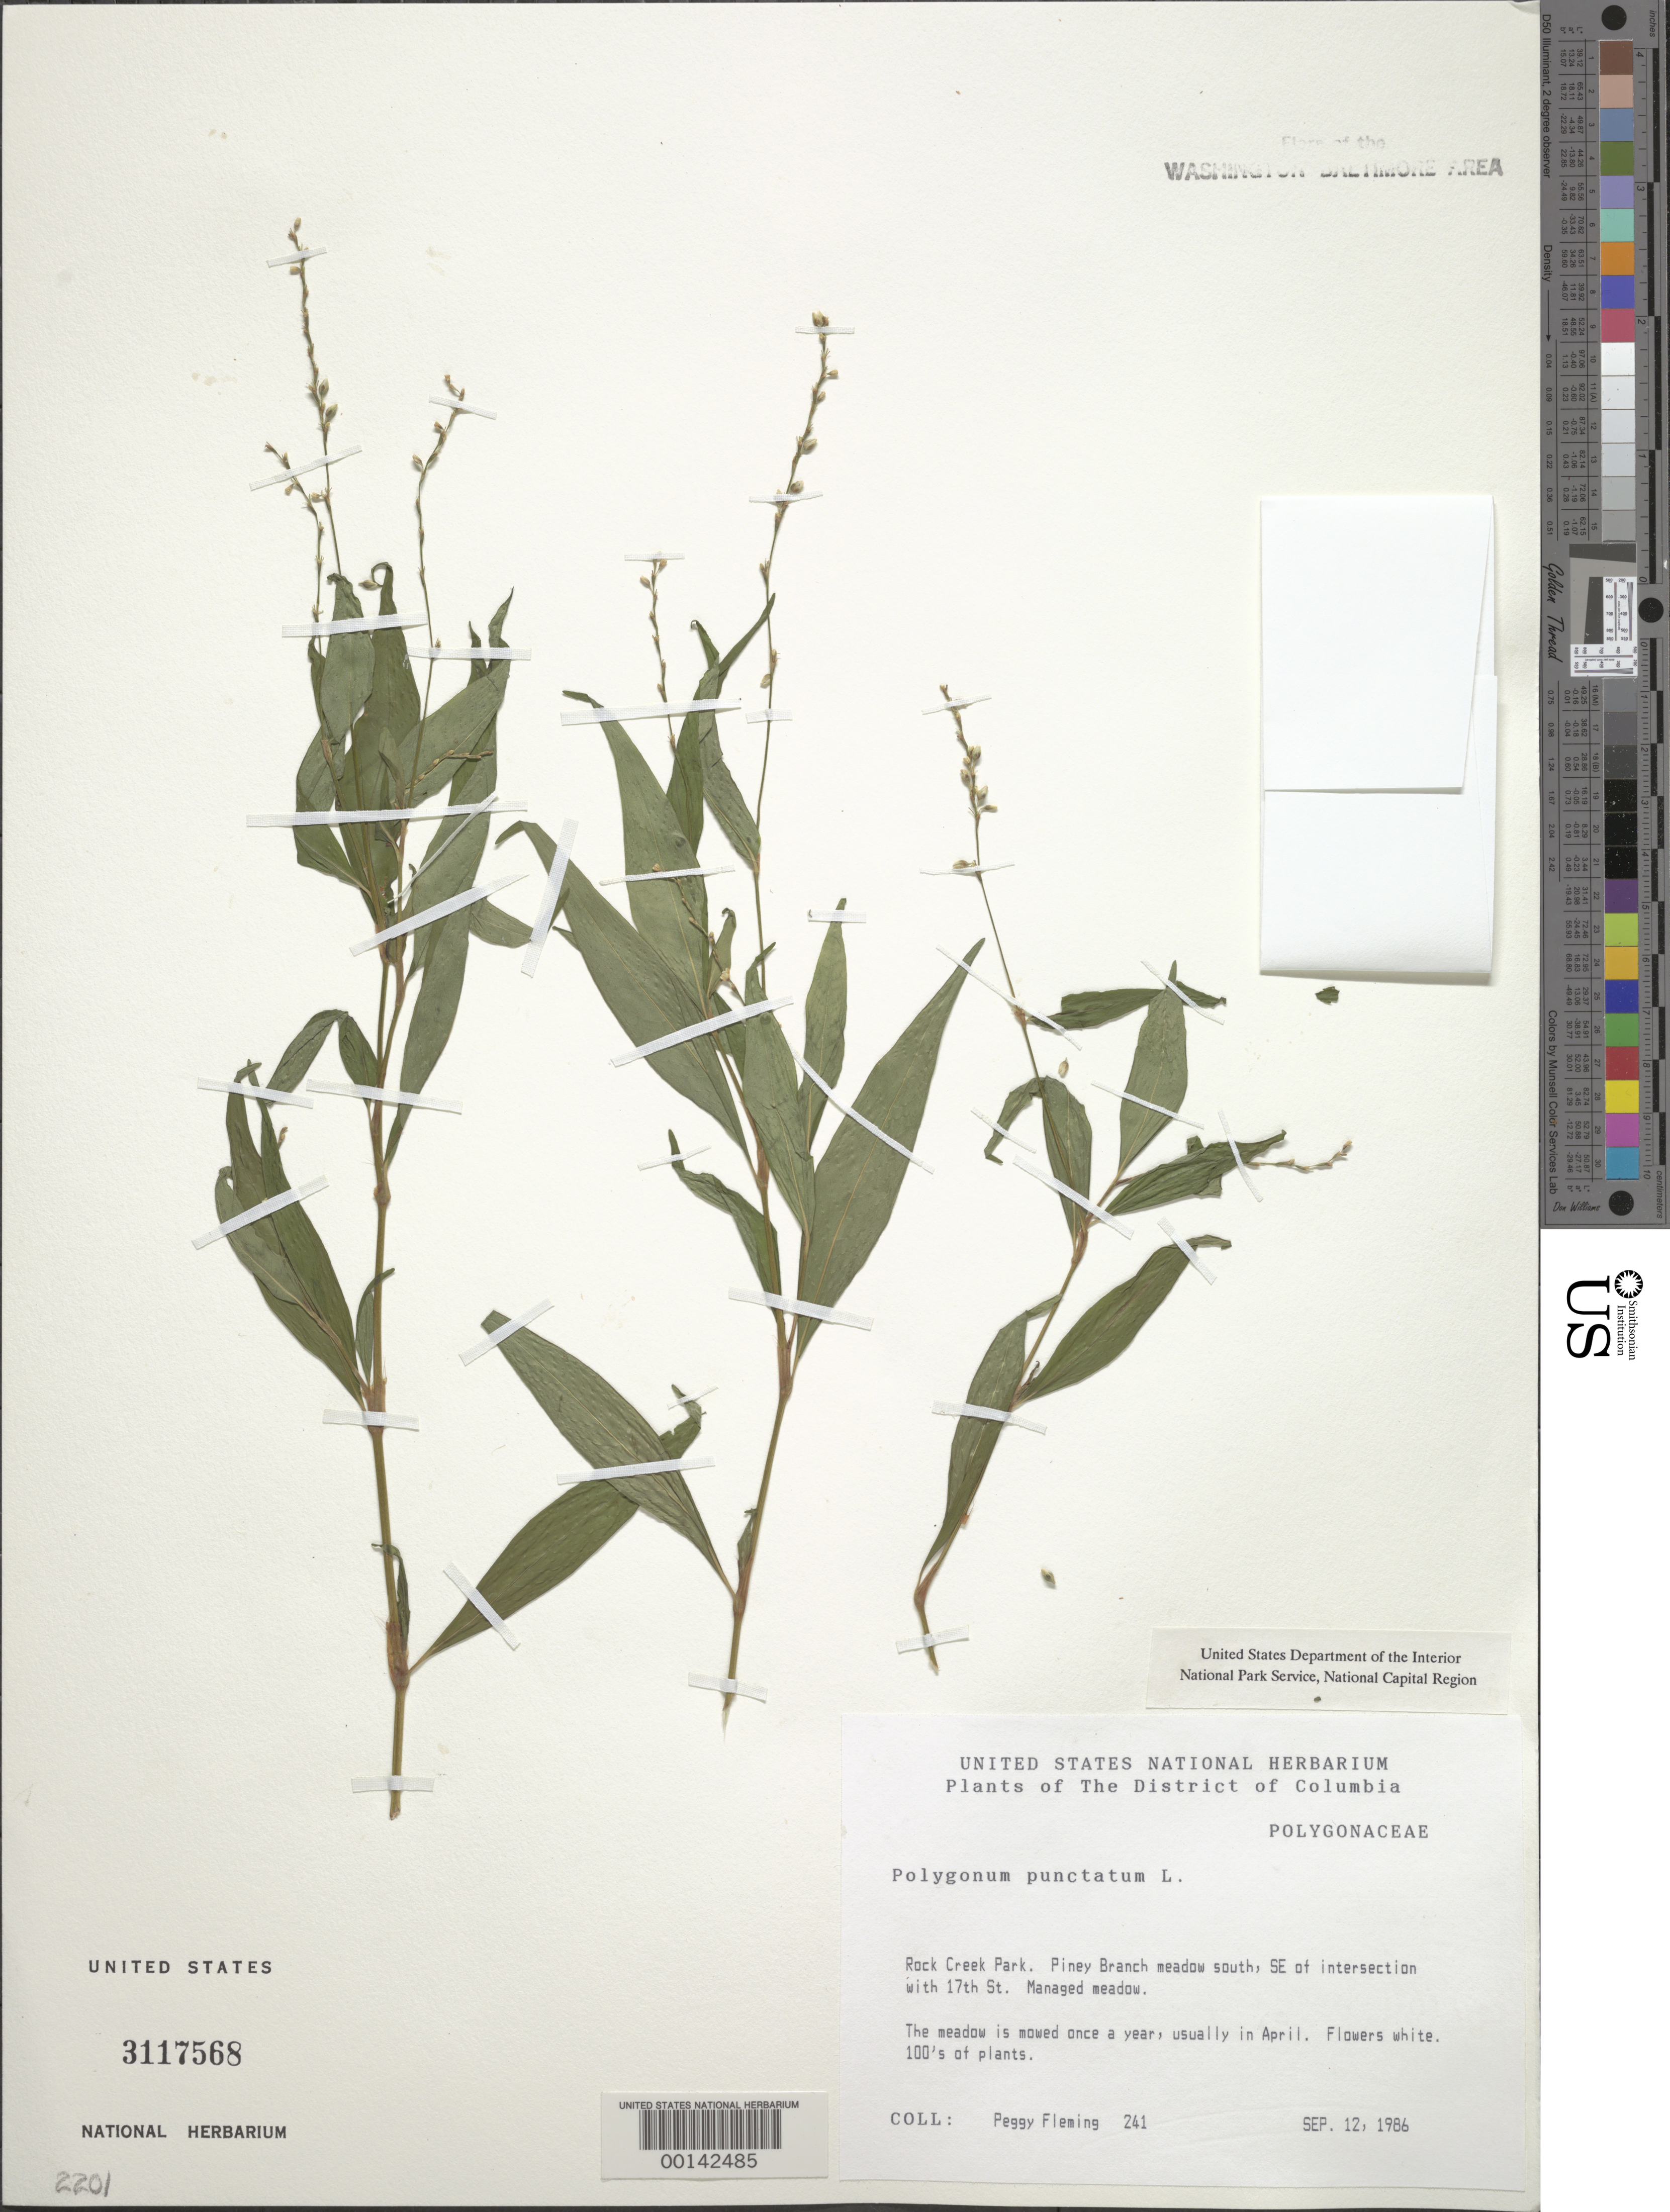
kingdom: Plantae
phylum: Tracheophyta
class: Magnoliopsida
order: Caryophyllales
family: Polygonaceae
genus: Persicaria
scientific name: Persicaria punctata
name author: (Elliott) Small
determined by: Atha, D. E.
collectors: P. Fleming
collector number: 241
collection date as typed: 12 Sep 1986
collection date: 1986-09-12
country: United States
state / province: District of Columbia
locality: Rock Creek Park. Piney Branch meadow south, SE of intersection with 17th St. Rock Creek Park and Vicinity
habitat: Managed meadow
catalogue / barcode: US 3117568